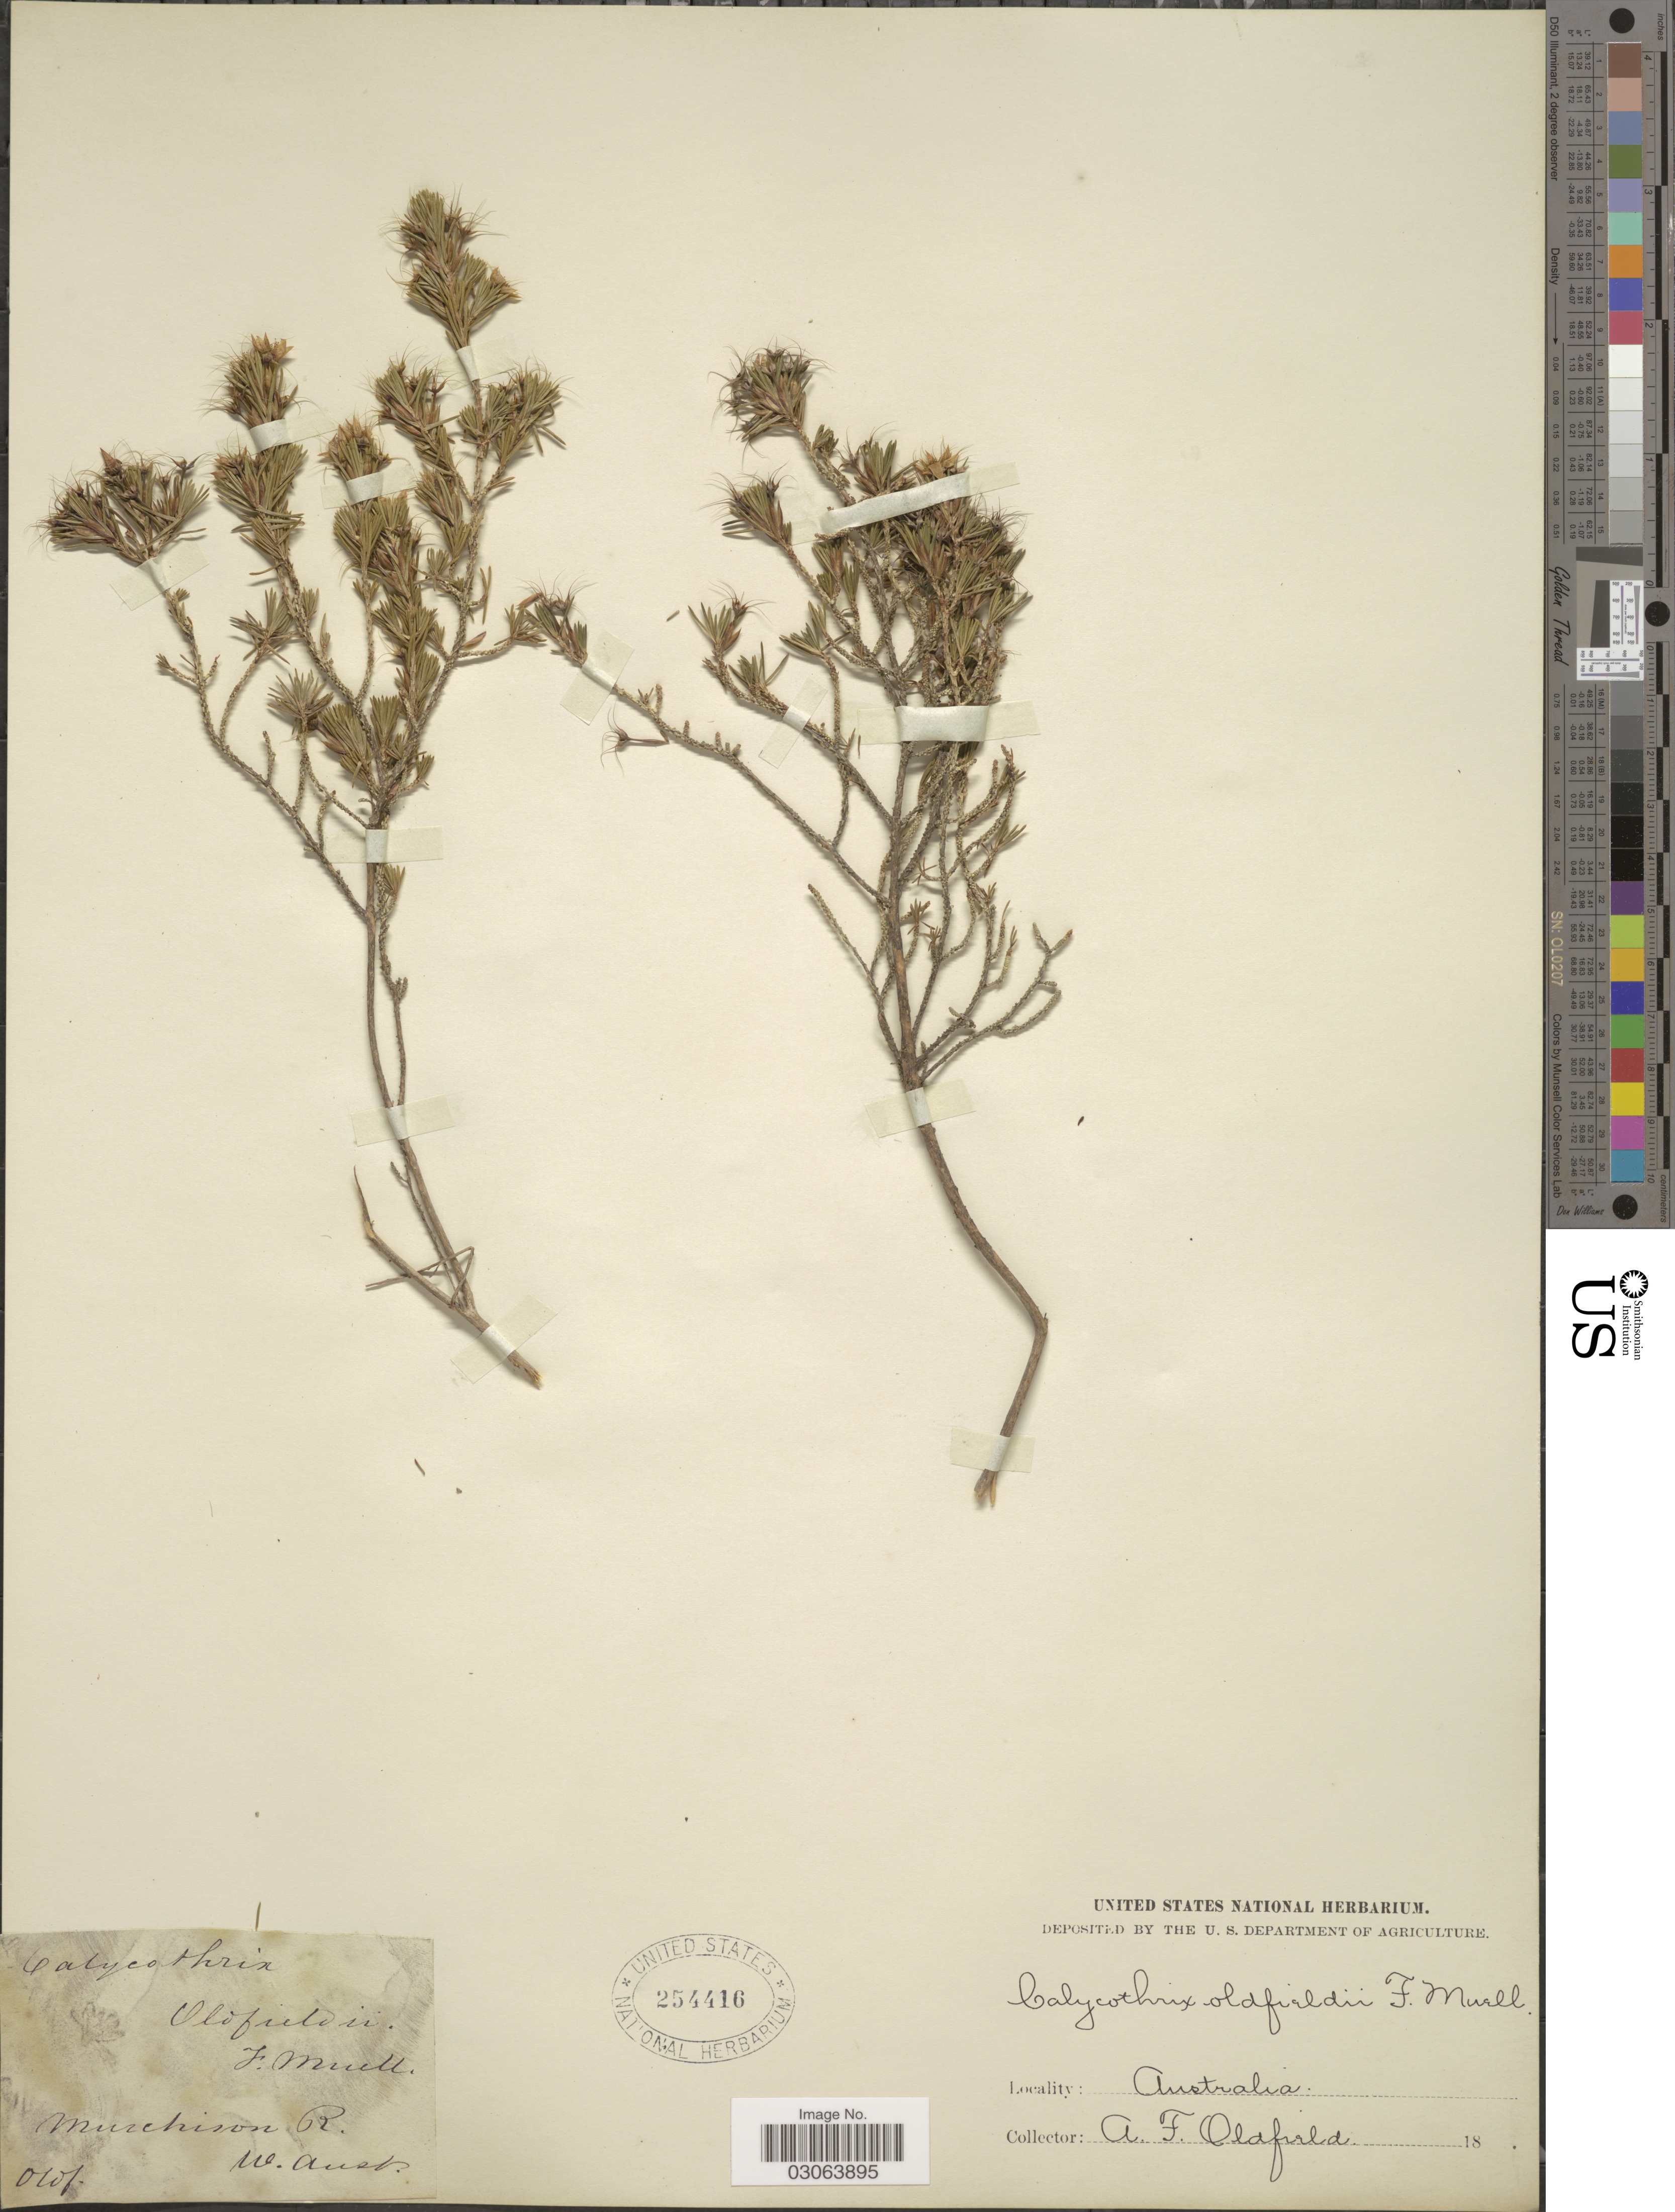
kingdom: Plantae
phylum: Tracheophyta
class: Magnoliopsida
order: Myrtales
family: Myrtaceae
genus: Calytrix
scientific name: Calytrix longiflora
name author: (F. Muell.) Benth.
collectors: A. Oldfield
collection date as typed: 18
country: Australia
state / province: Western Australia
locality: Murchison R.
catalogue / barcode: US 254416